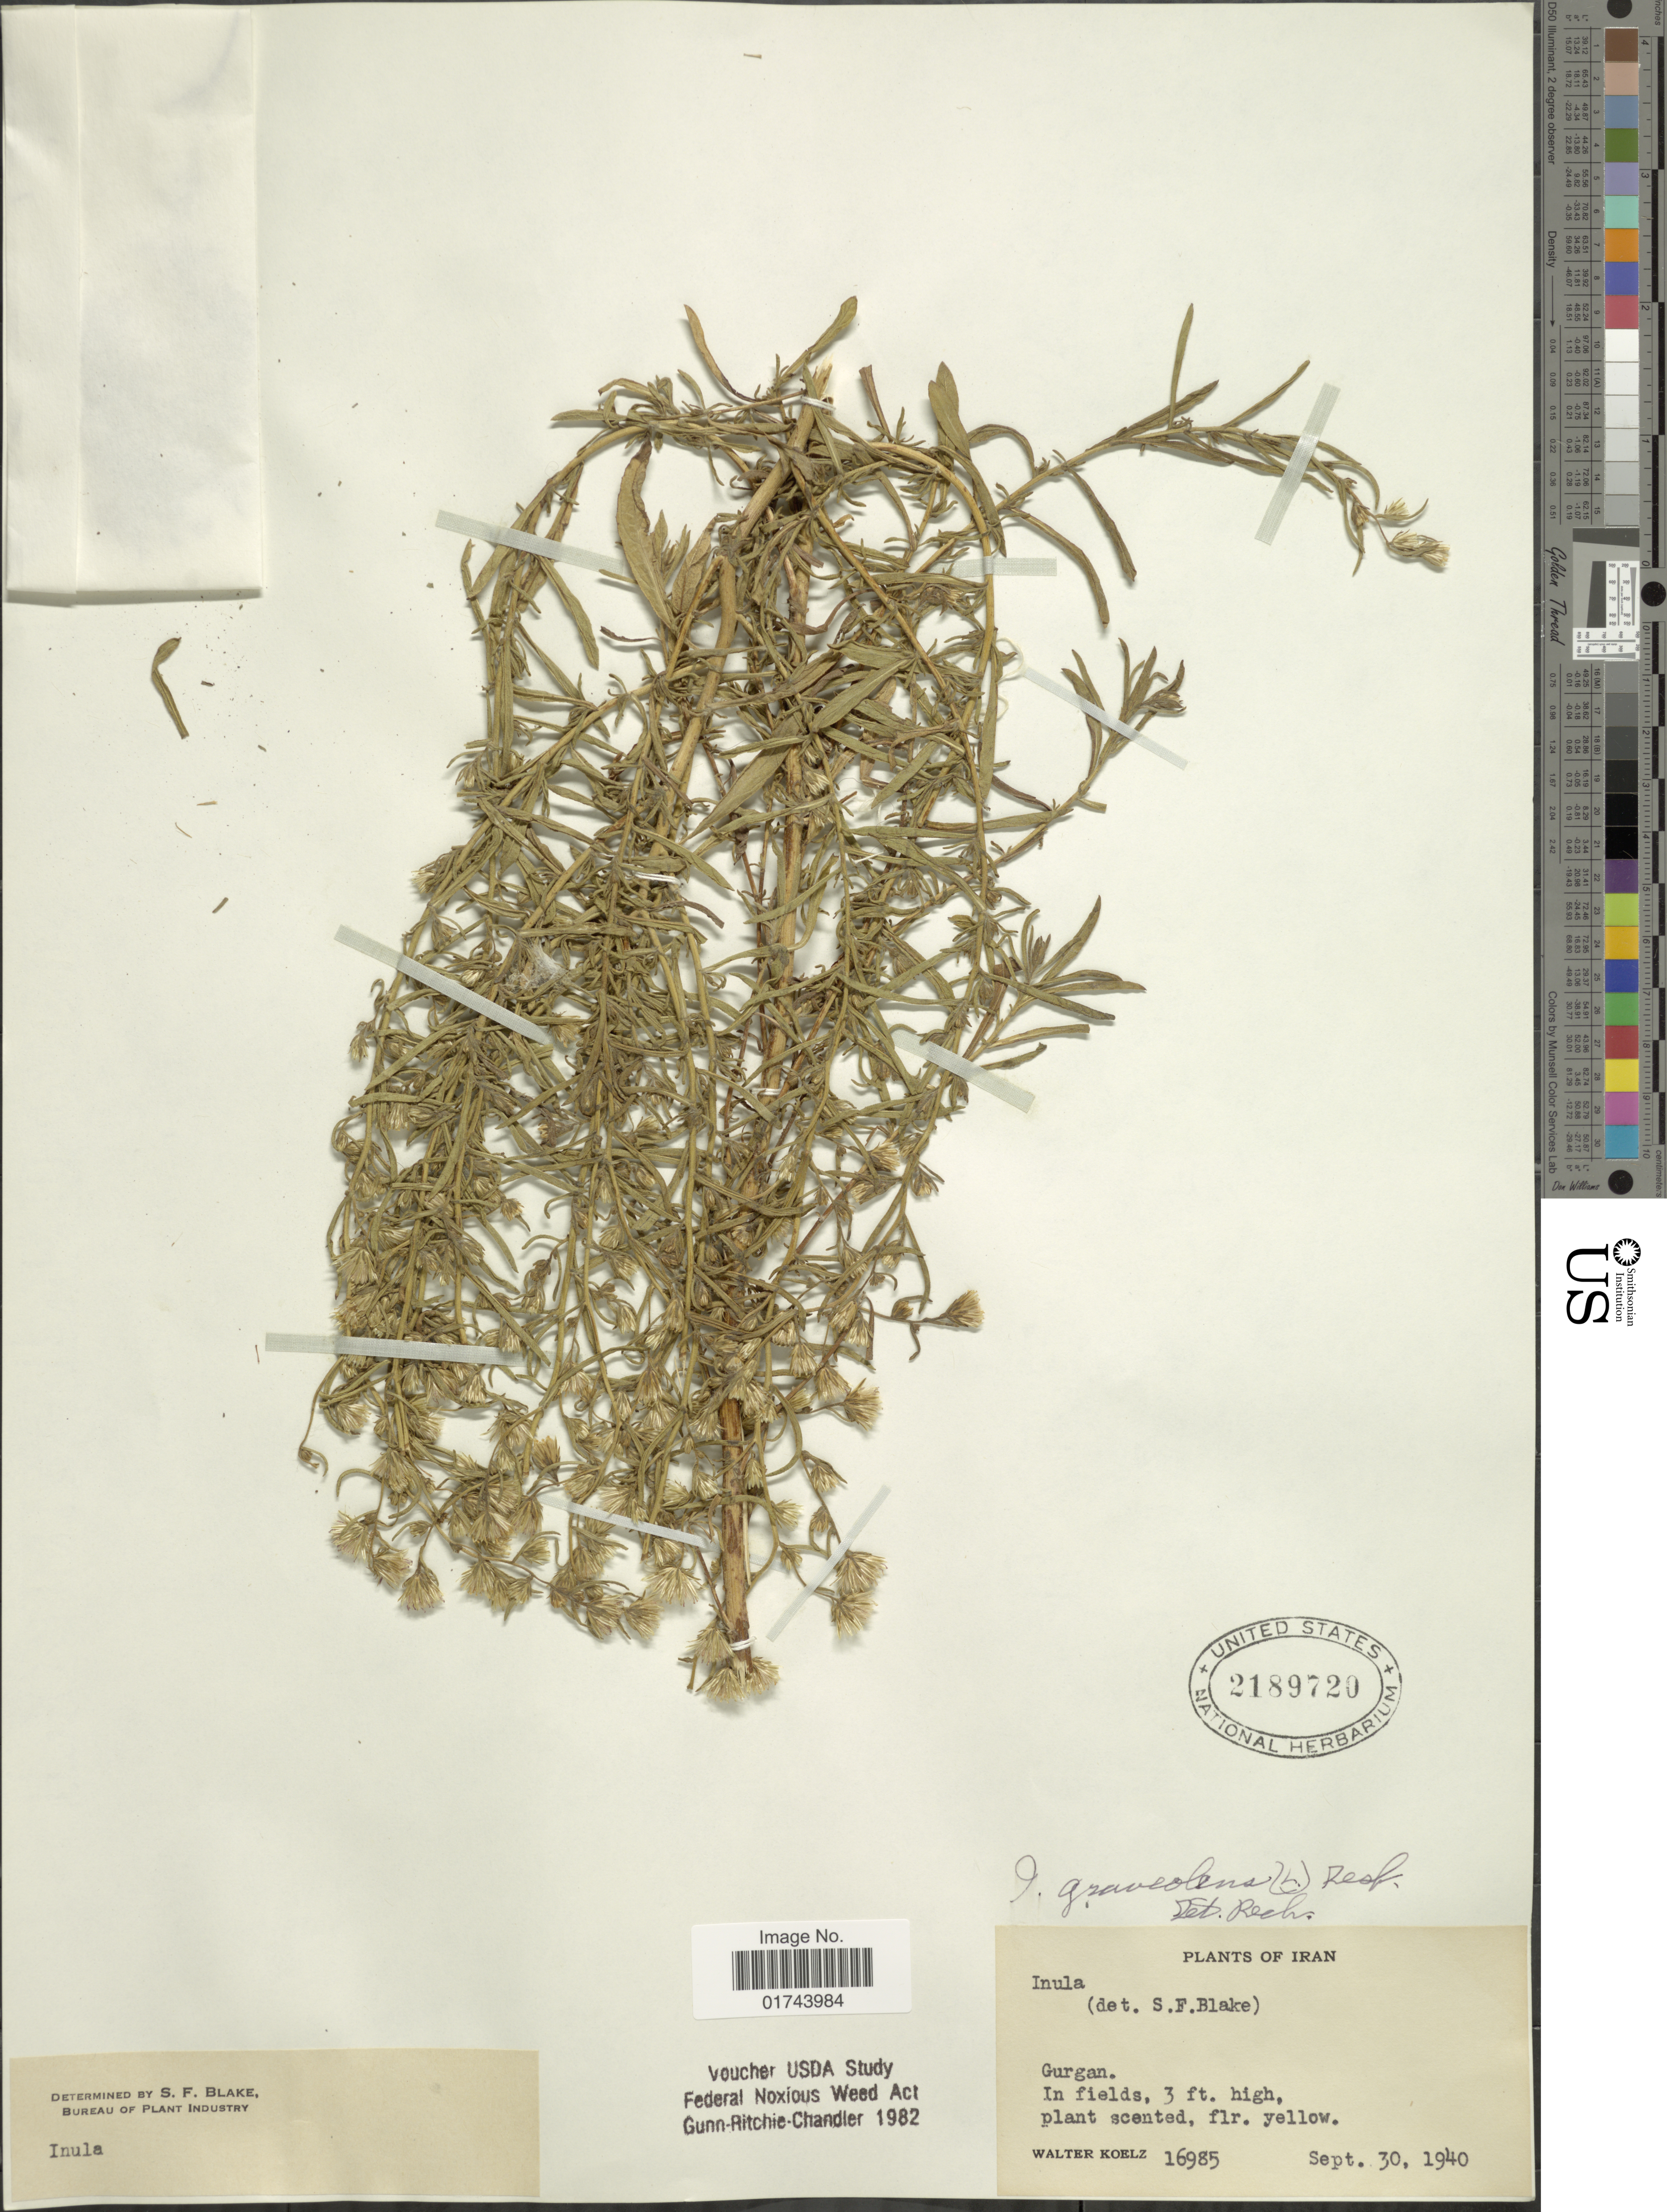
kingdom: Plantae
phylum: Tracheophyta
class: Magnoliopsida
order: Asterales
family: Asteraceae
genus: Inula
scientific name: Inula graveolens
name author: (L.) Desf.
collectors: W. N. Koelz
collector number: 16985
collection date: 1940-09-30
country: Iran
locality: Gurgan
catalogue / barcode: US 2189720